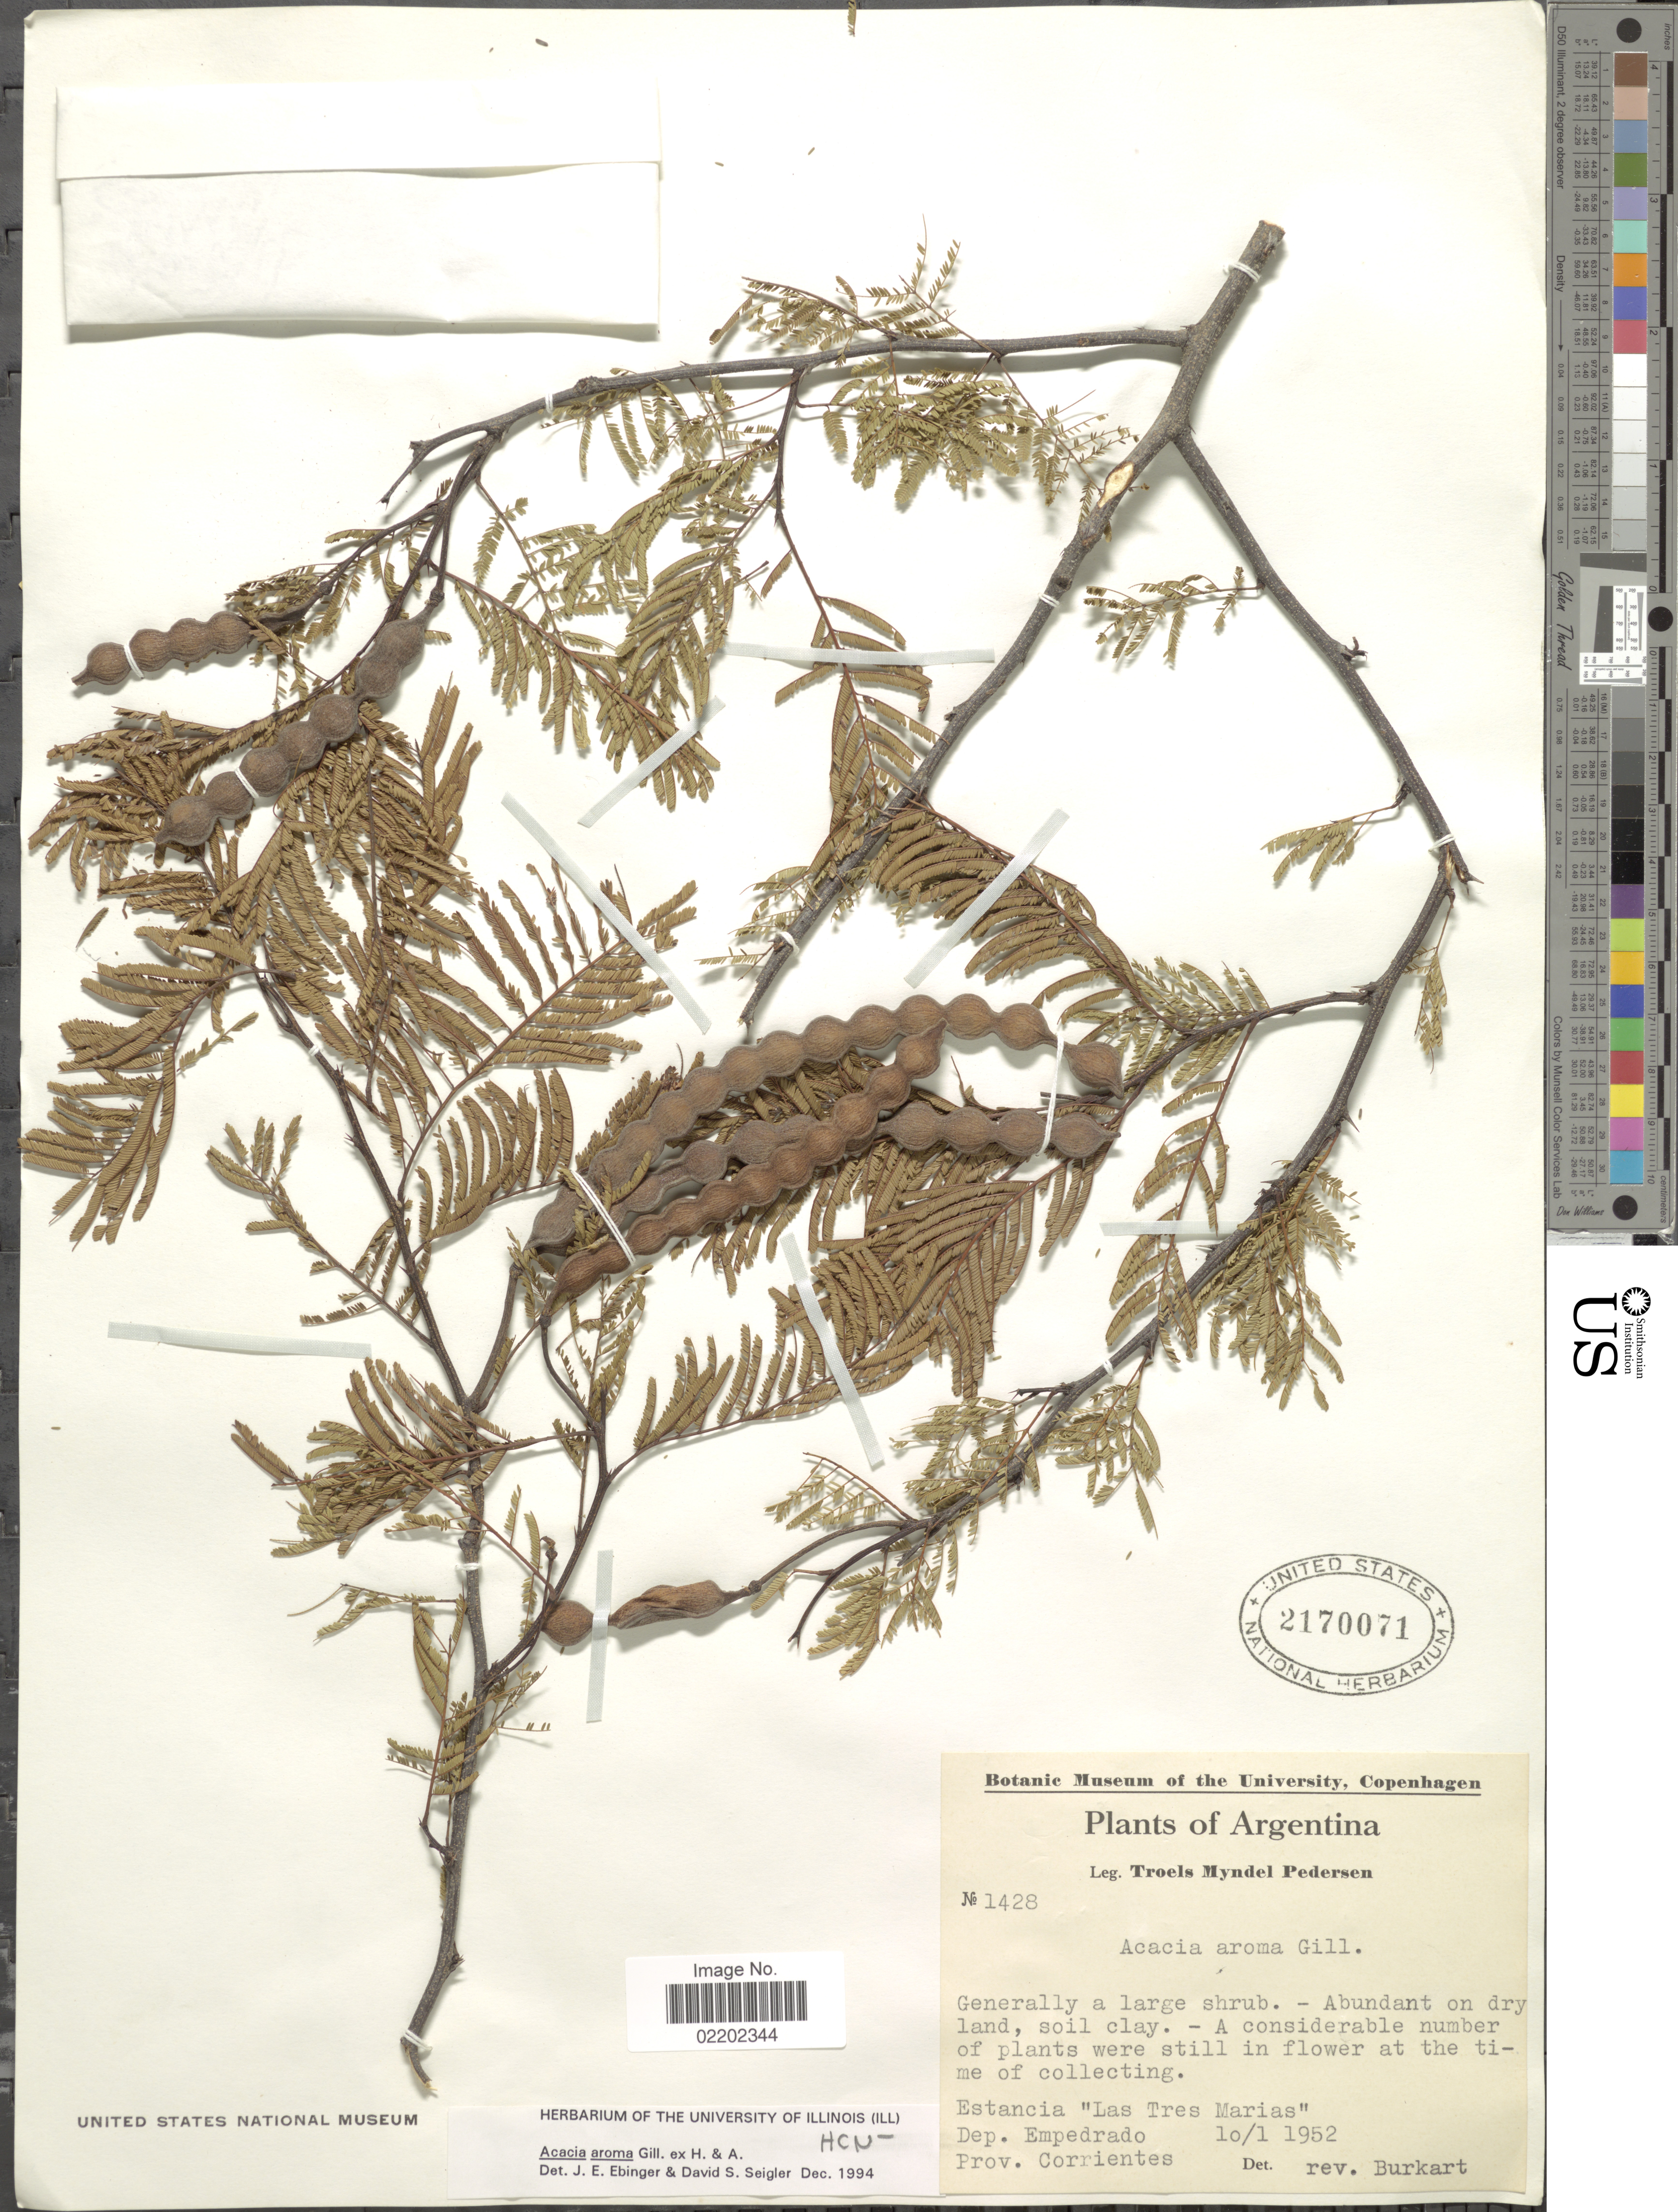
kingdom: Plantae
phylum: Tracheophyta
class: Magnoliopsida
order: Fabales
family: Fabaceae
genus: Vachellia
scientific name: Vachellia aroma var. aroma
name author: (Gillies ex Hook. & Arn.) Seigler & Ebinger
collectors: T. Pederson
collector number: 1428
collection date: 1952-01-10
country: Argentina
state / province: Corrientes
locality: Estancia 'Las Tres Marias' Dep Empedrado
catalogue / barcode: US 2170071